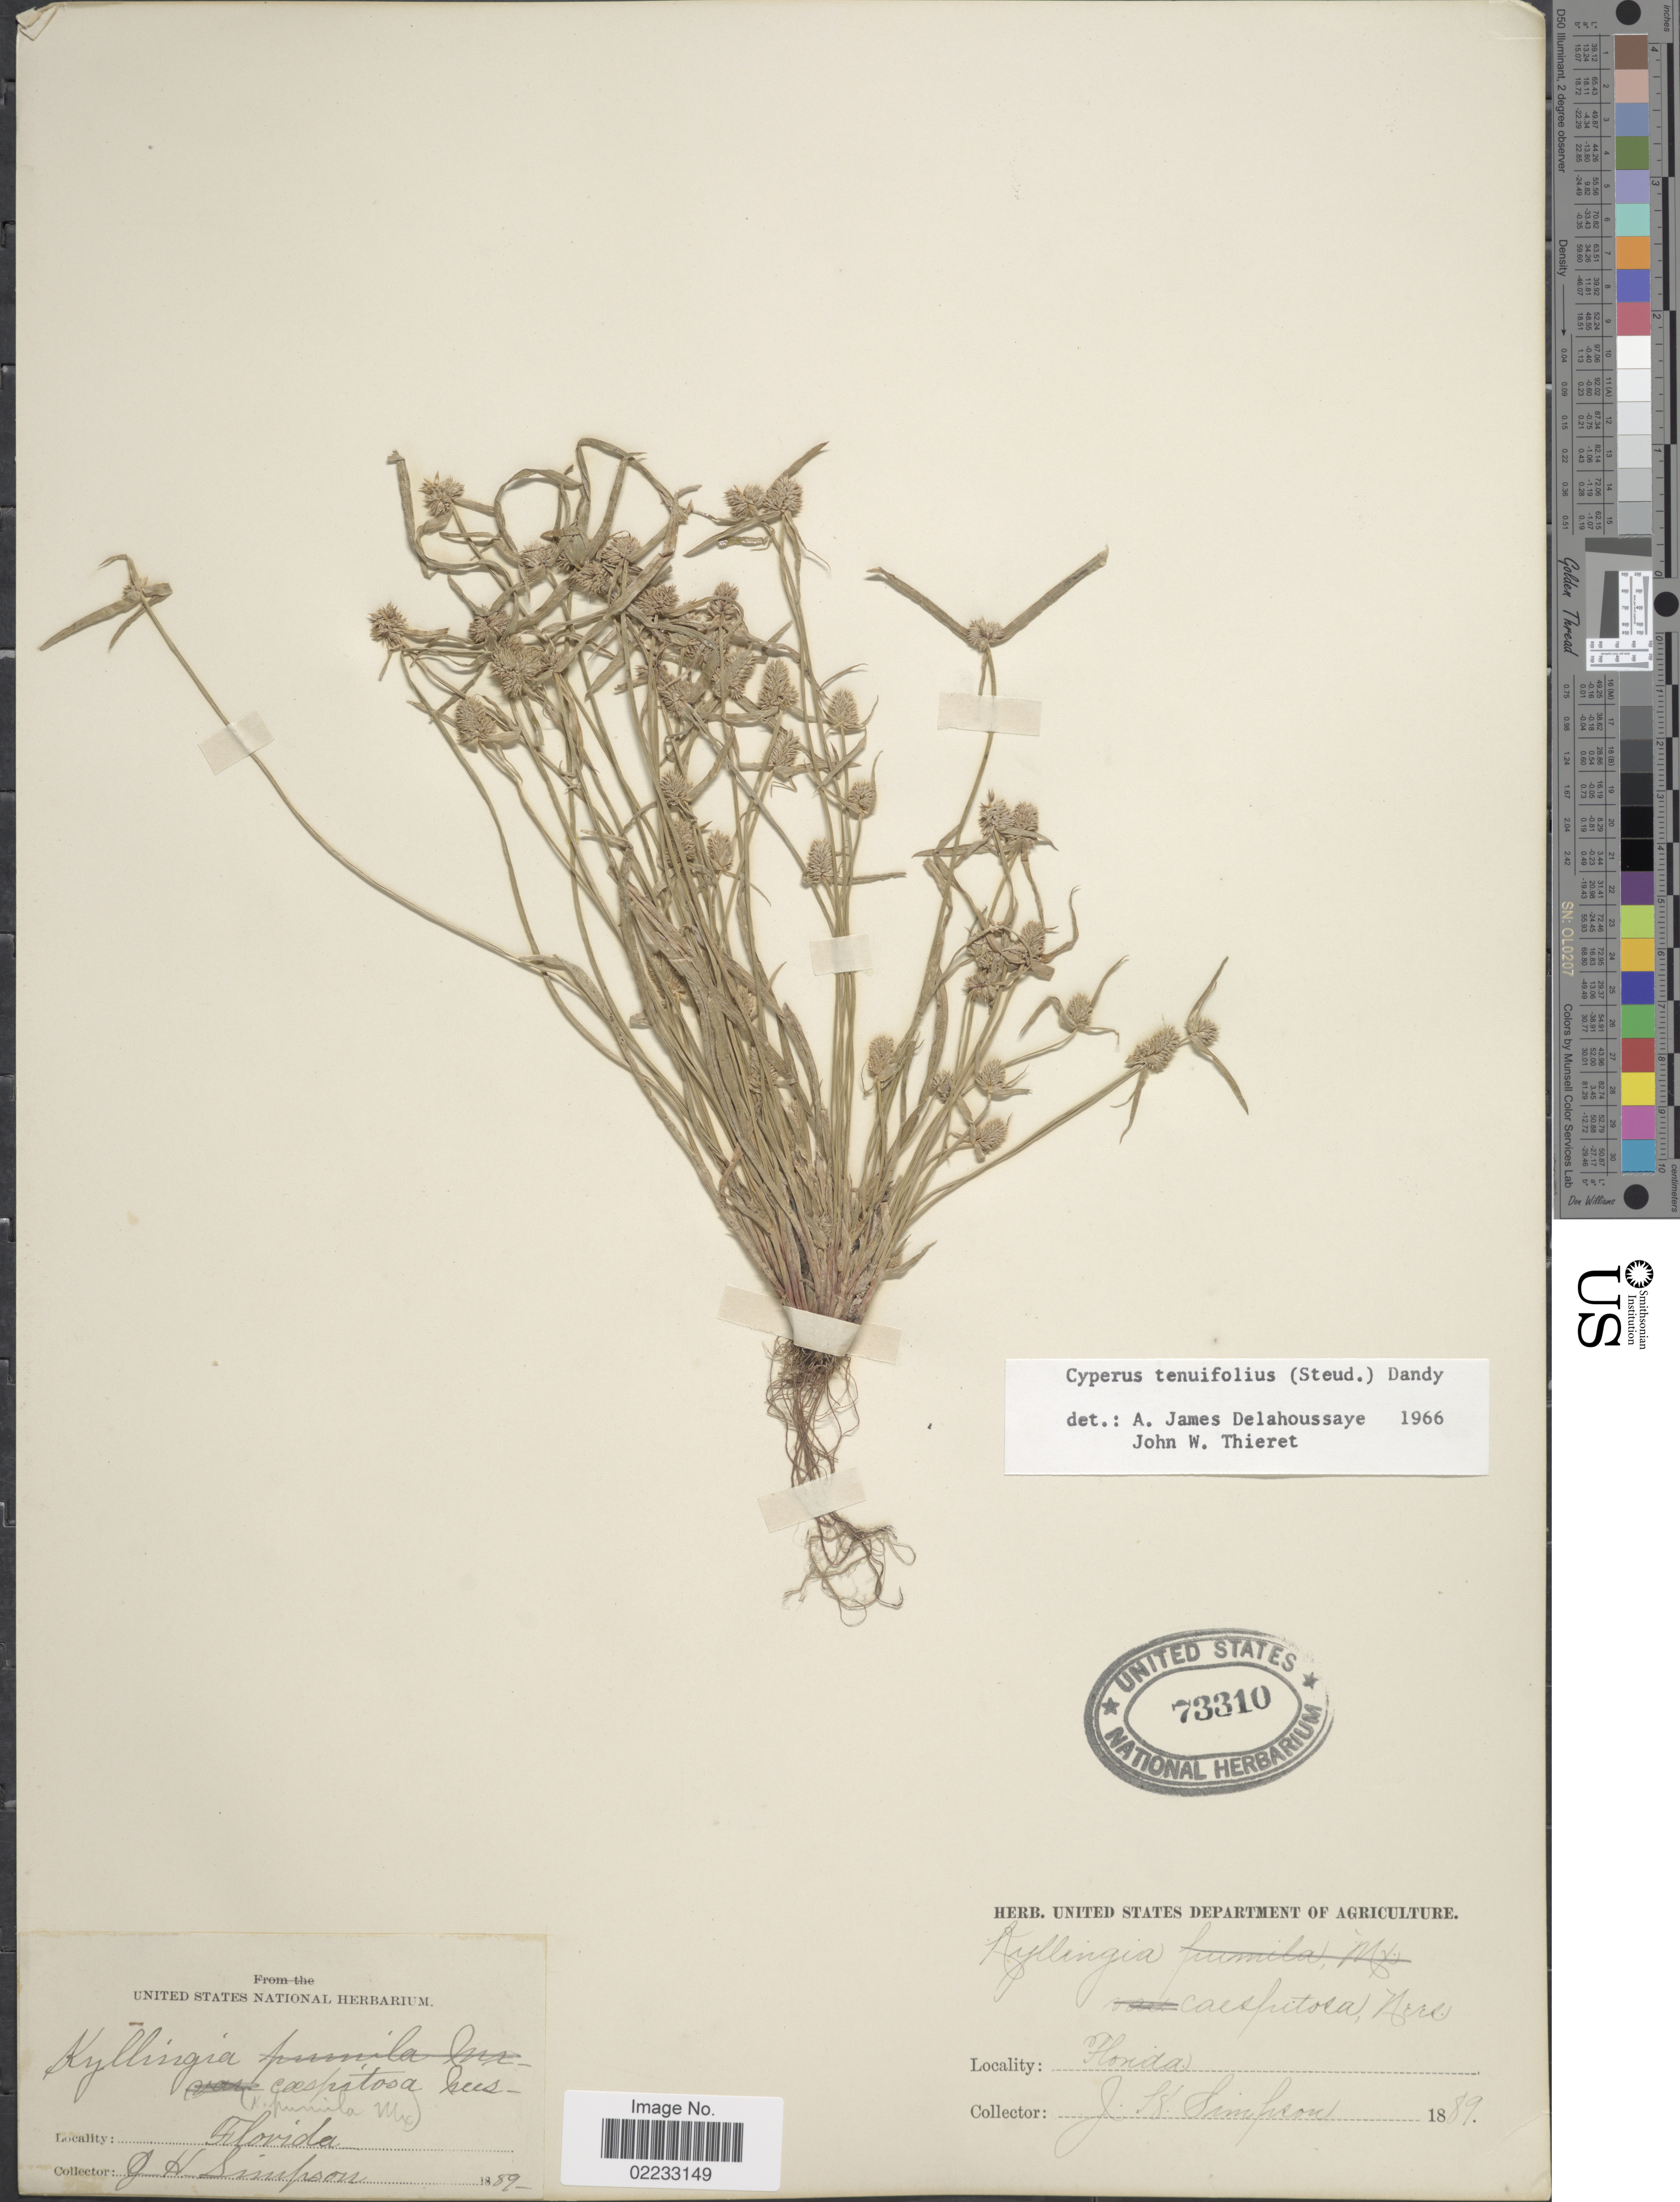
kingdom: Plantae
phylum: Tracheophyta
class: Liliopsida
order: Poales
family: Cyperaceae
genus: Cyperus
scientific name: Cyperus hortensis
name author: (Salzm. ex Steud.) Dorr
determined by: Strong, Mark T., (BOT), Smithsonian Institution - National Museum of Natural History (UNITED STATES)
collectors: J. H. Simpson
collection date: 1889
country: United States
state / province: Florida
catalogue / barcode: US 73310